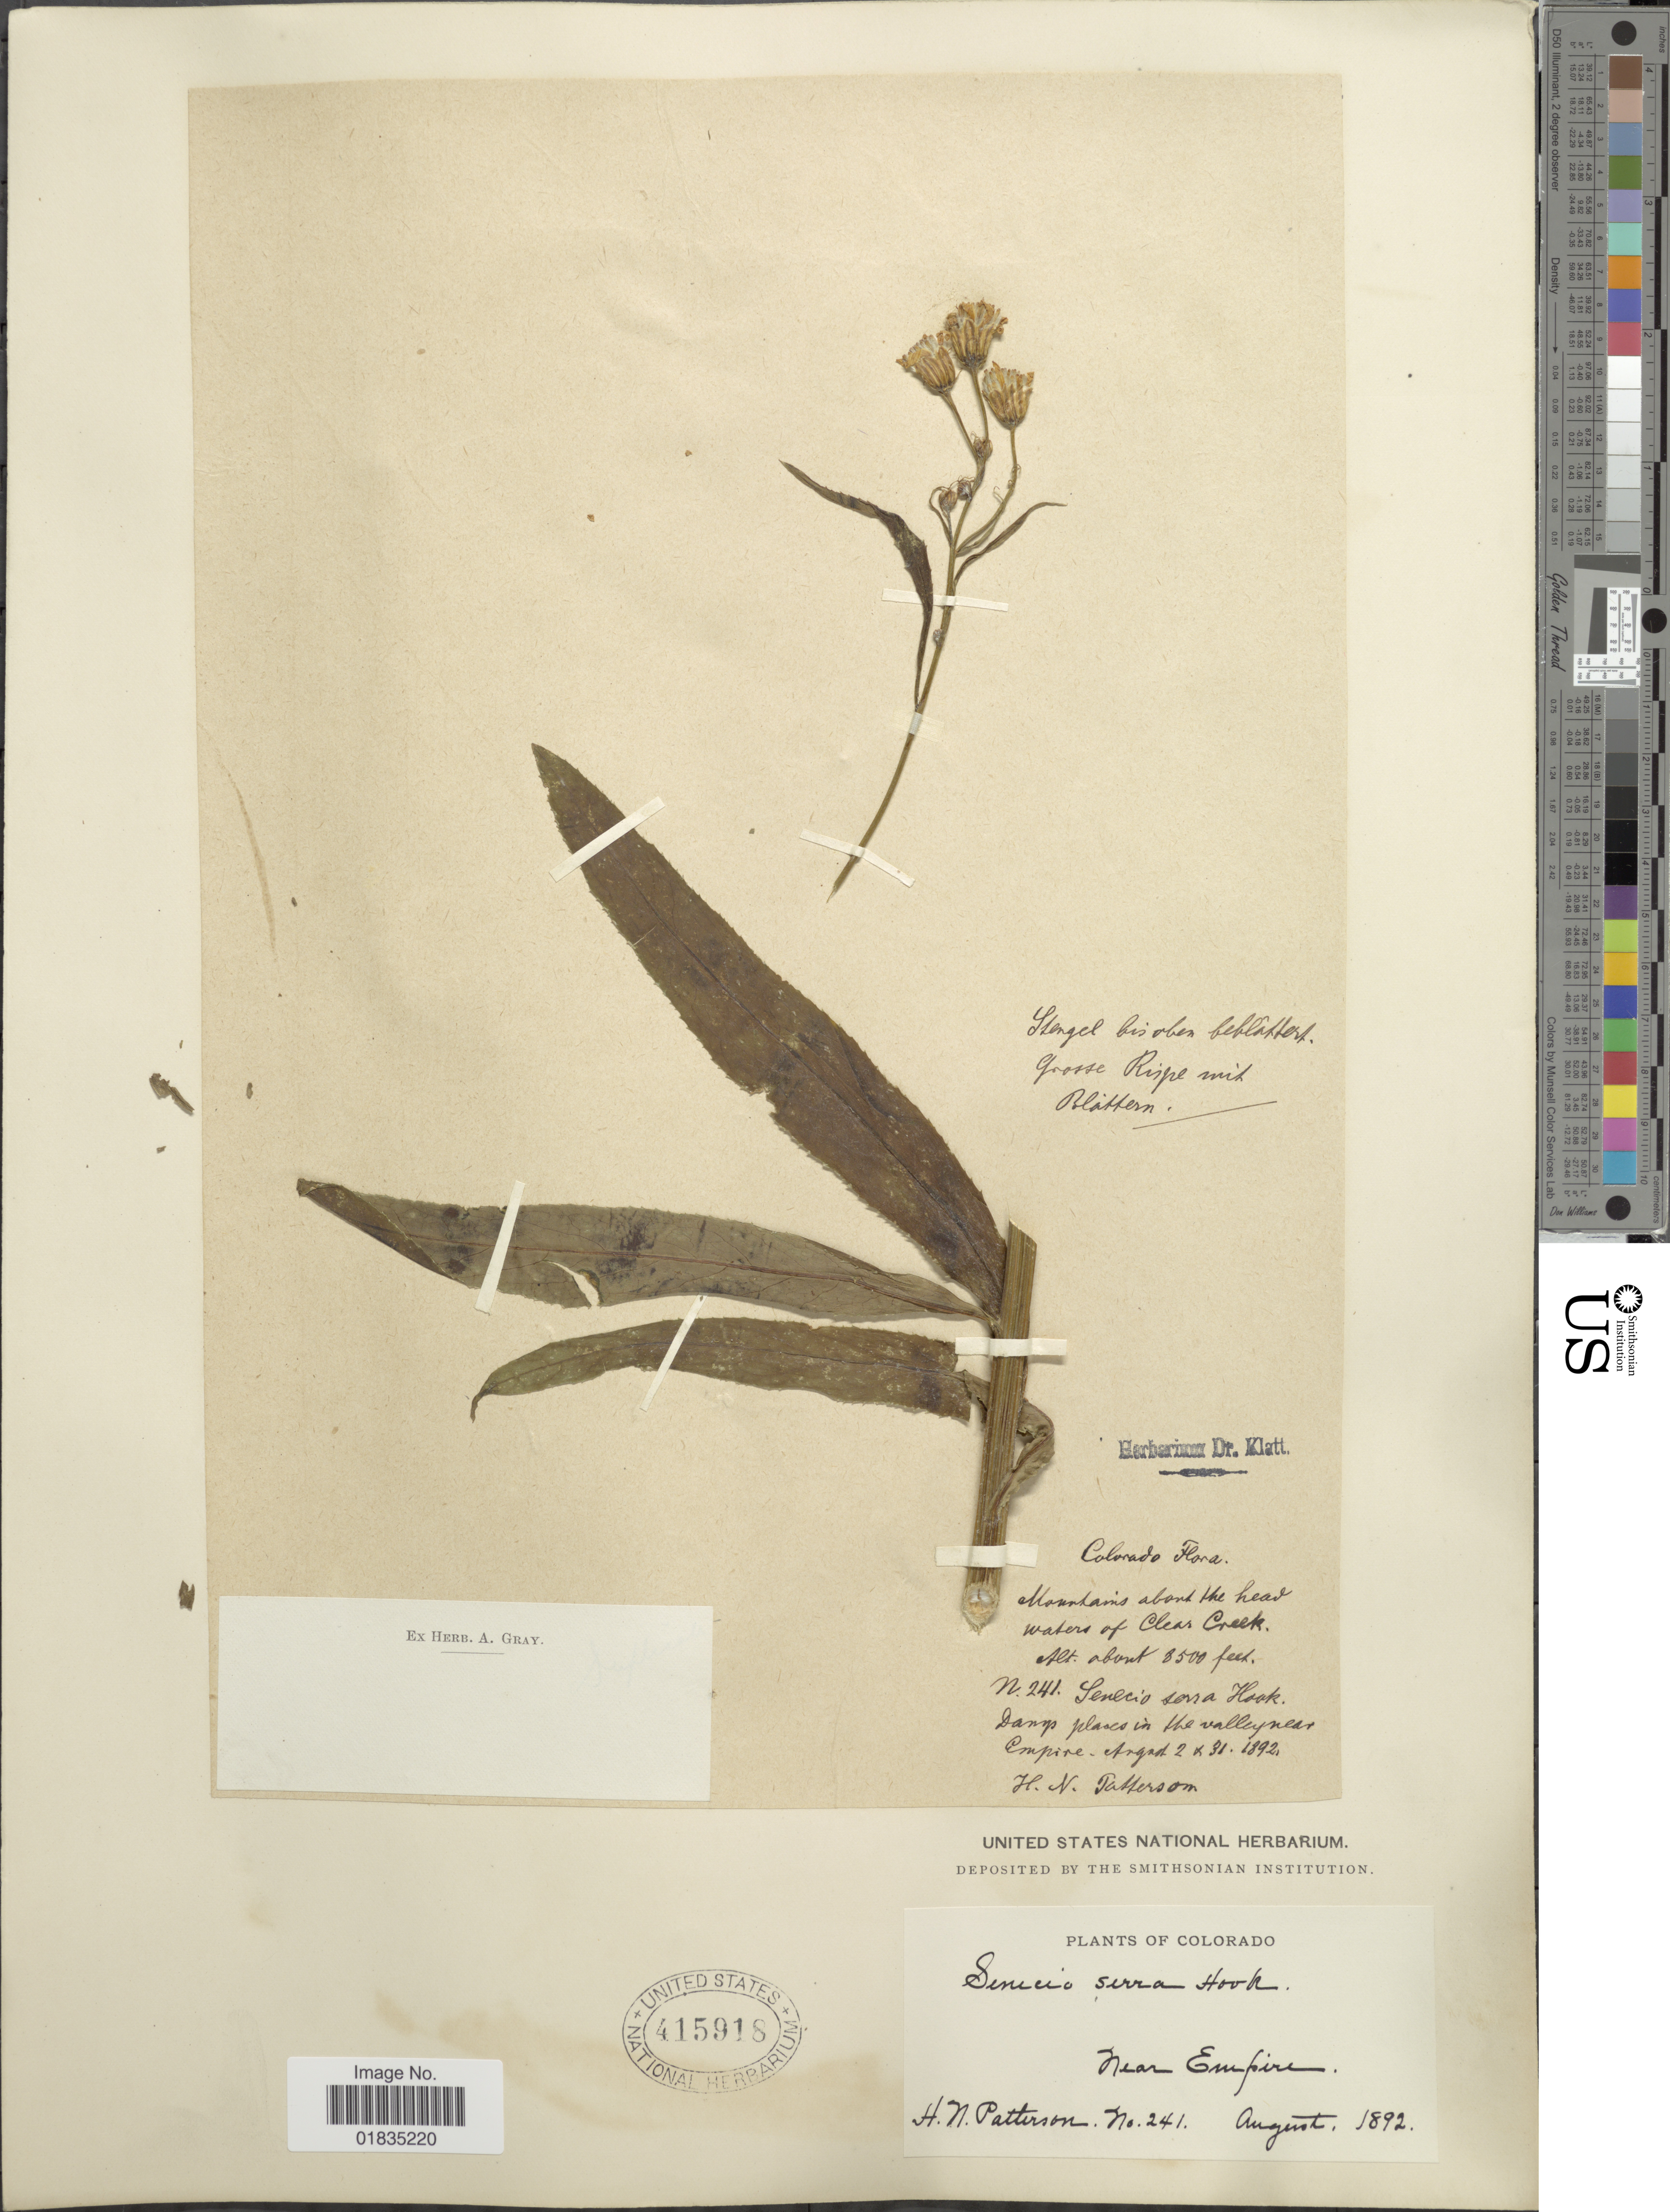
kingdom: Plantae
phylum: Tracheophyta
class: Magnoliopsida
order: Asterales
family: Asteraceae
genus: Senecio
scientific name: Senecio serra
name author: Hook.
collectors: H. N. Patterson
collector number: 241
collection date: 1892-08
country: United States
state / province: Colorado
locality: Near Empire. mountains about the head of Clear Creek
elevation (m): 2591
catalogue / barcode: US 415918